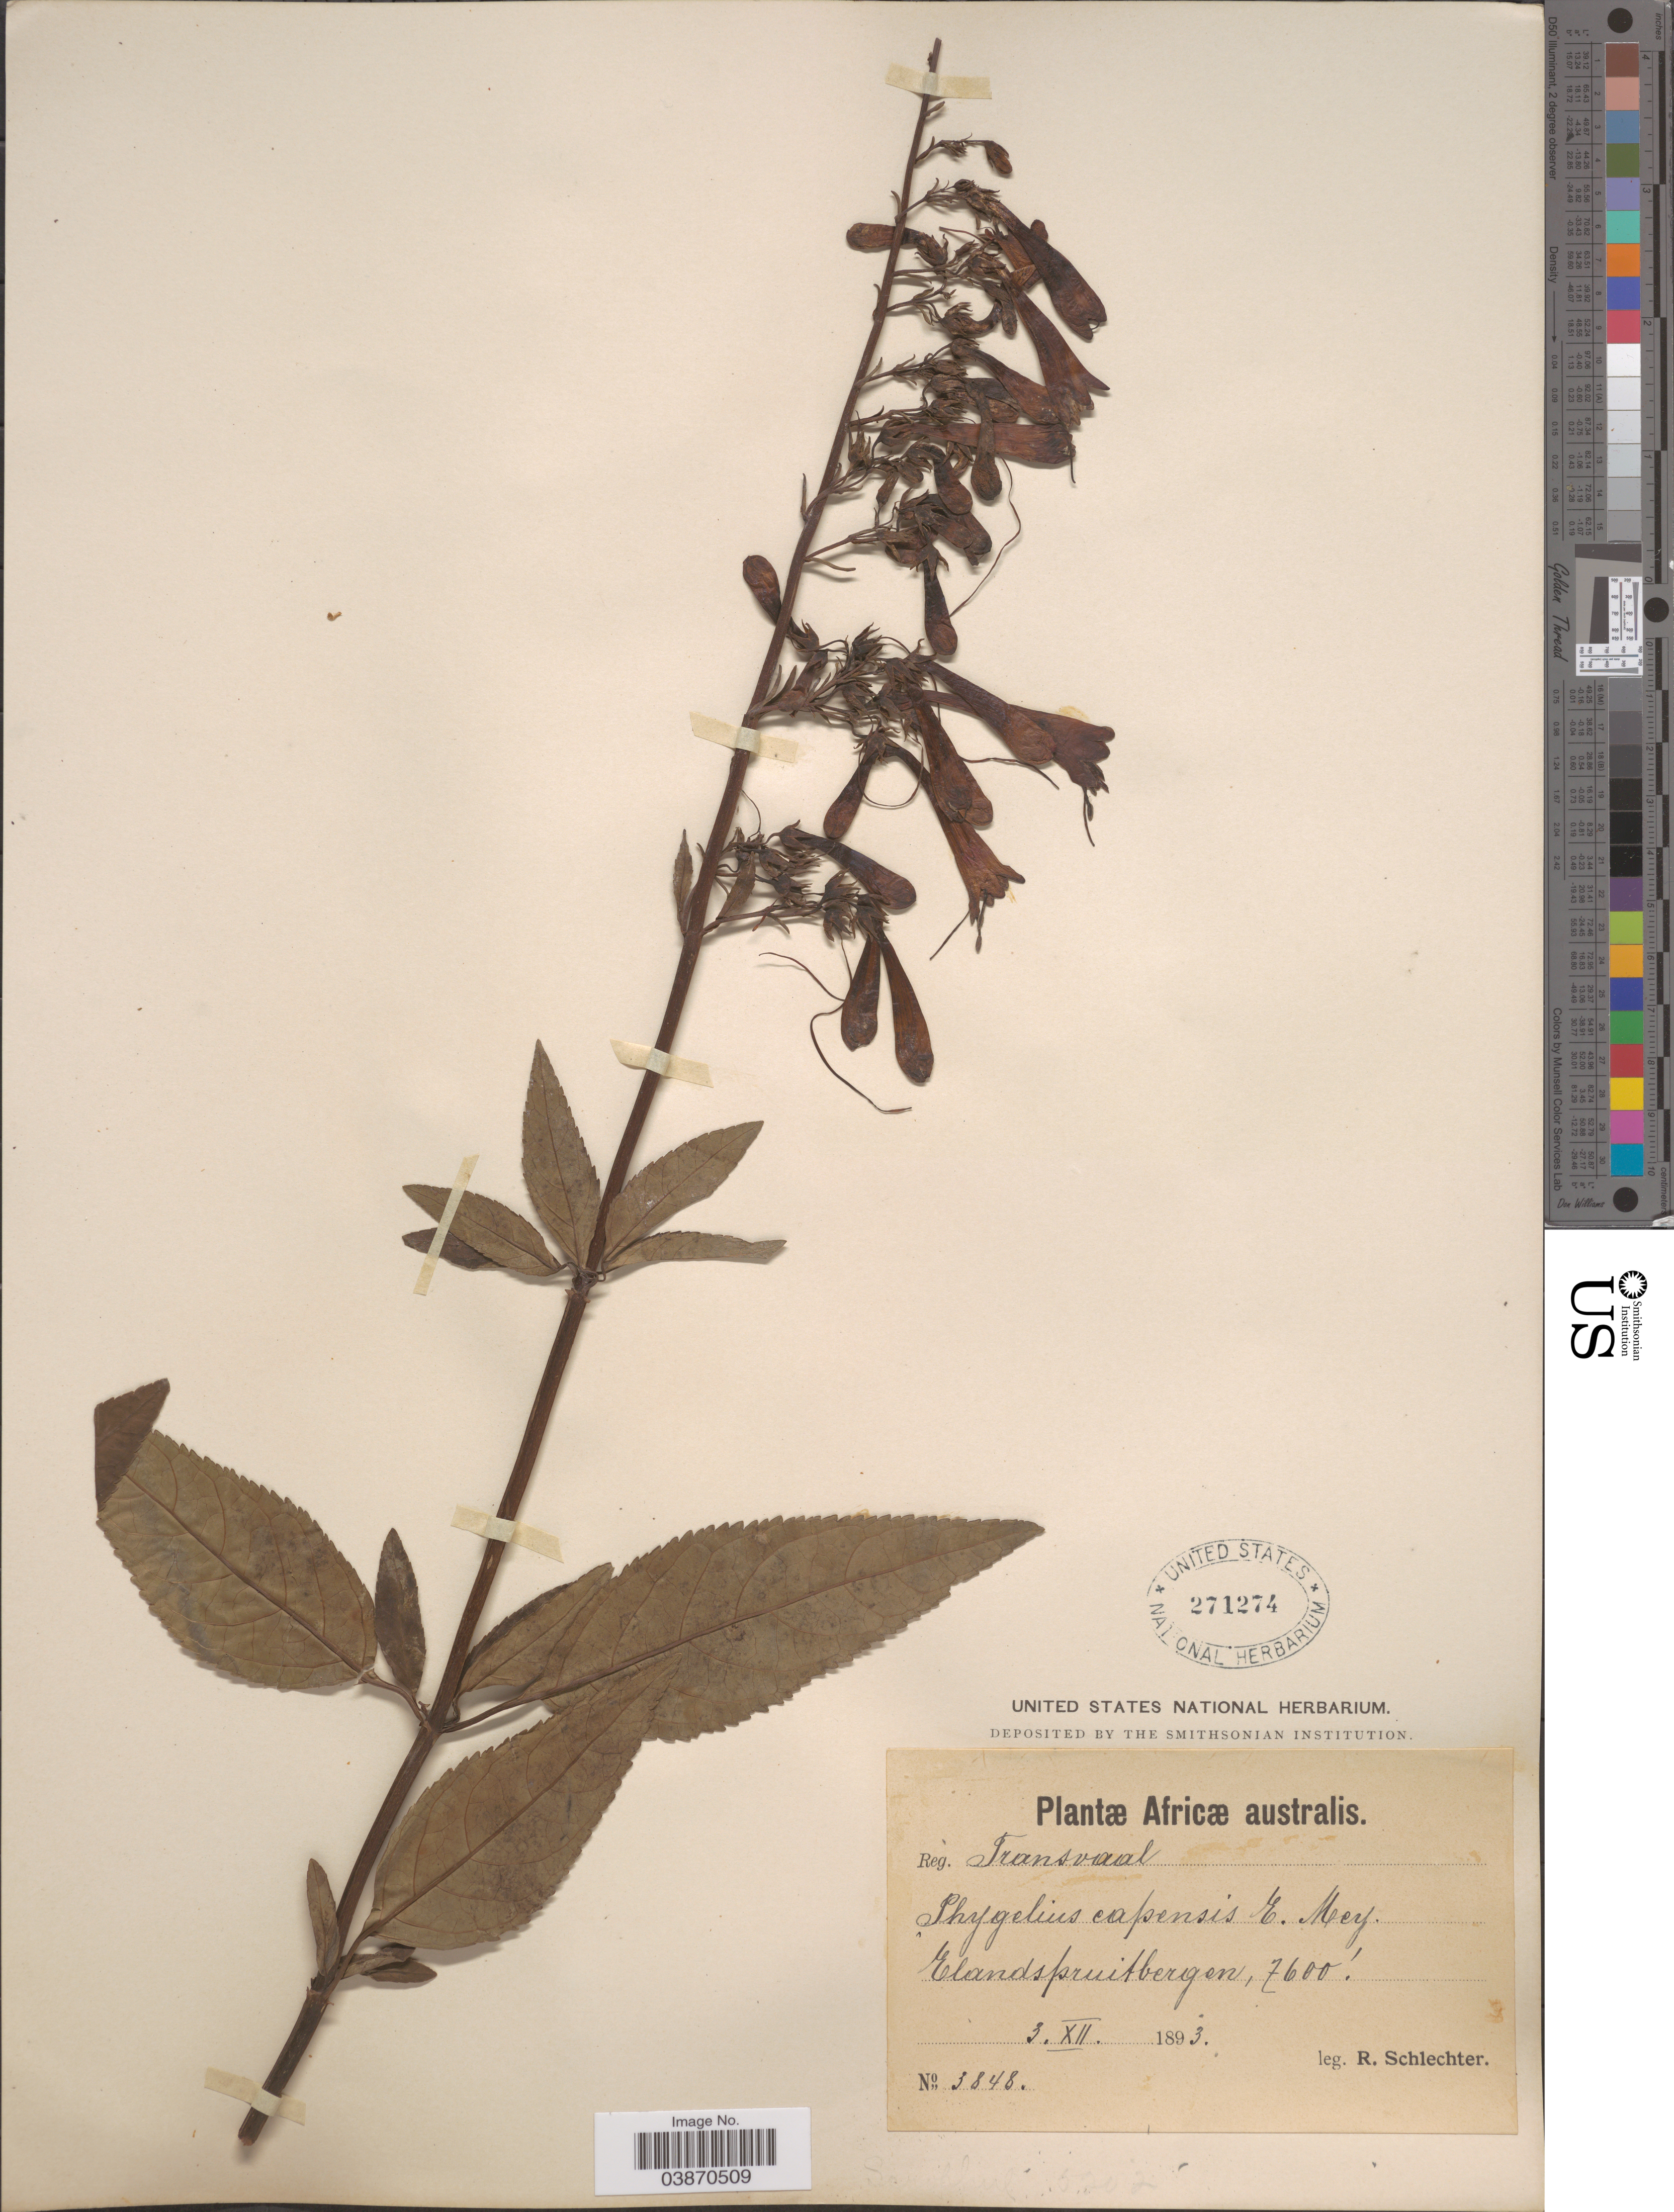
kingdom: Plantae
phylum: Tracheophyta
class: Magnoliopsida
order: Lamiales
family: Scrophulariaceae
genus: Phygelius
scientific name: Phygelius capensis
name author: E. Mey. ex Benth.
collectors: F. R. R. Schlechter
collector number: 3848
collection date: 1893-12-03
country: South Africa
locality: Africæ australis. Elandspruitbergen.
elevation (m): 2316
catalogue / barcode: US 271274